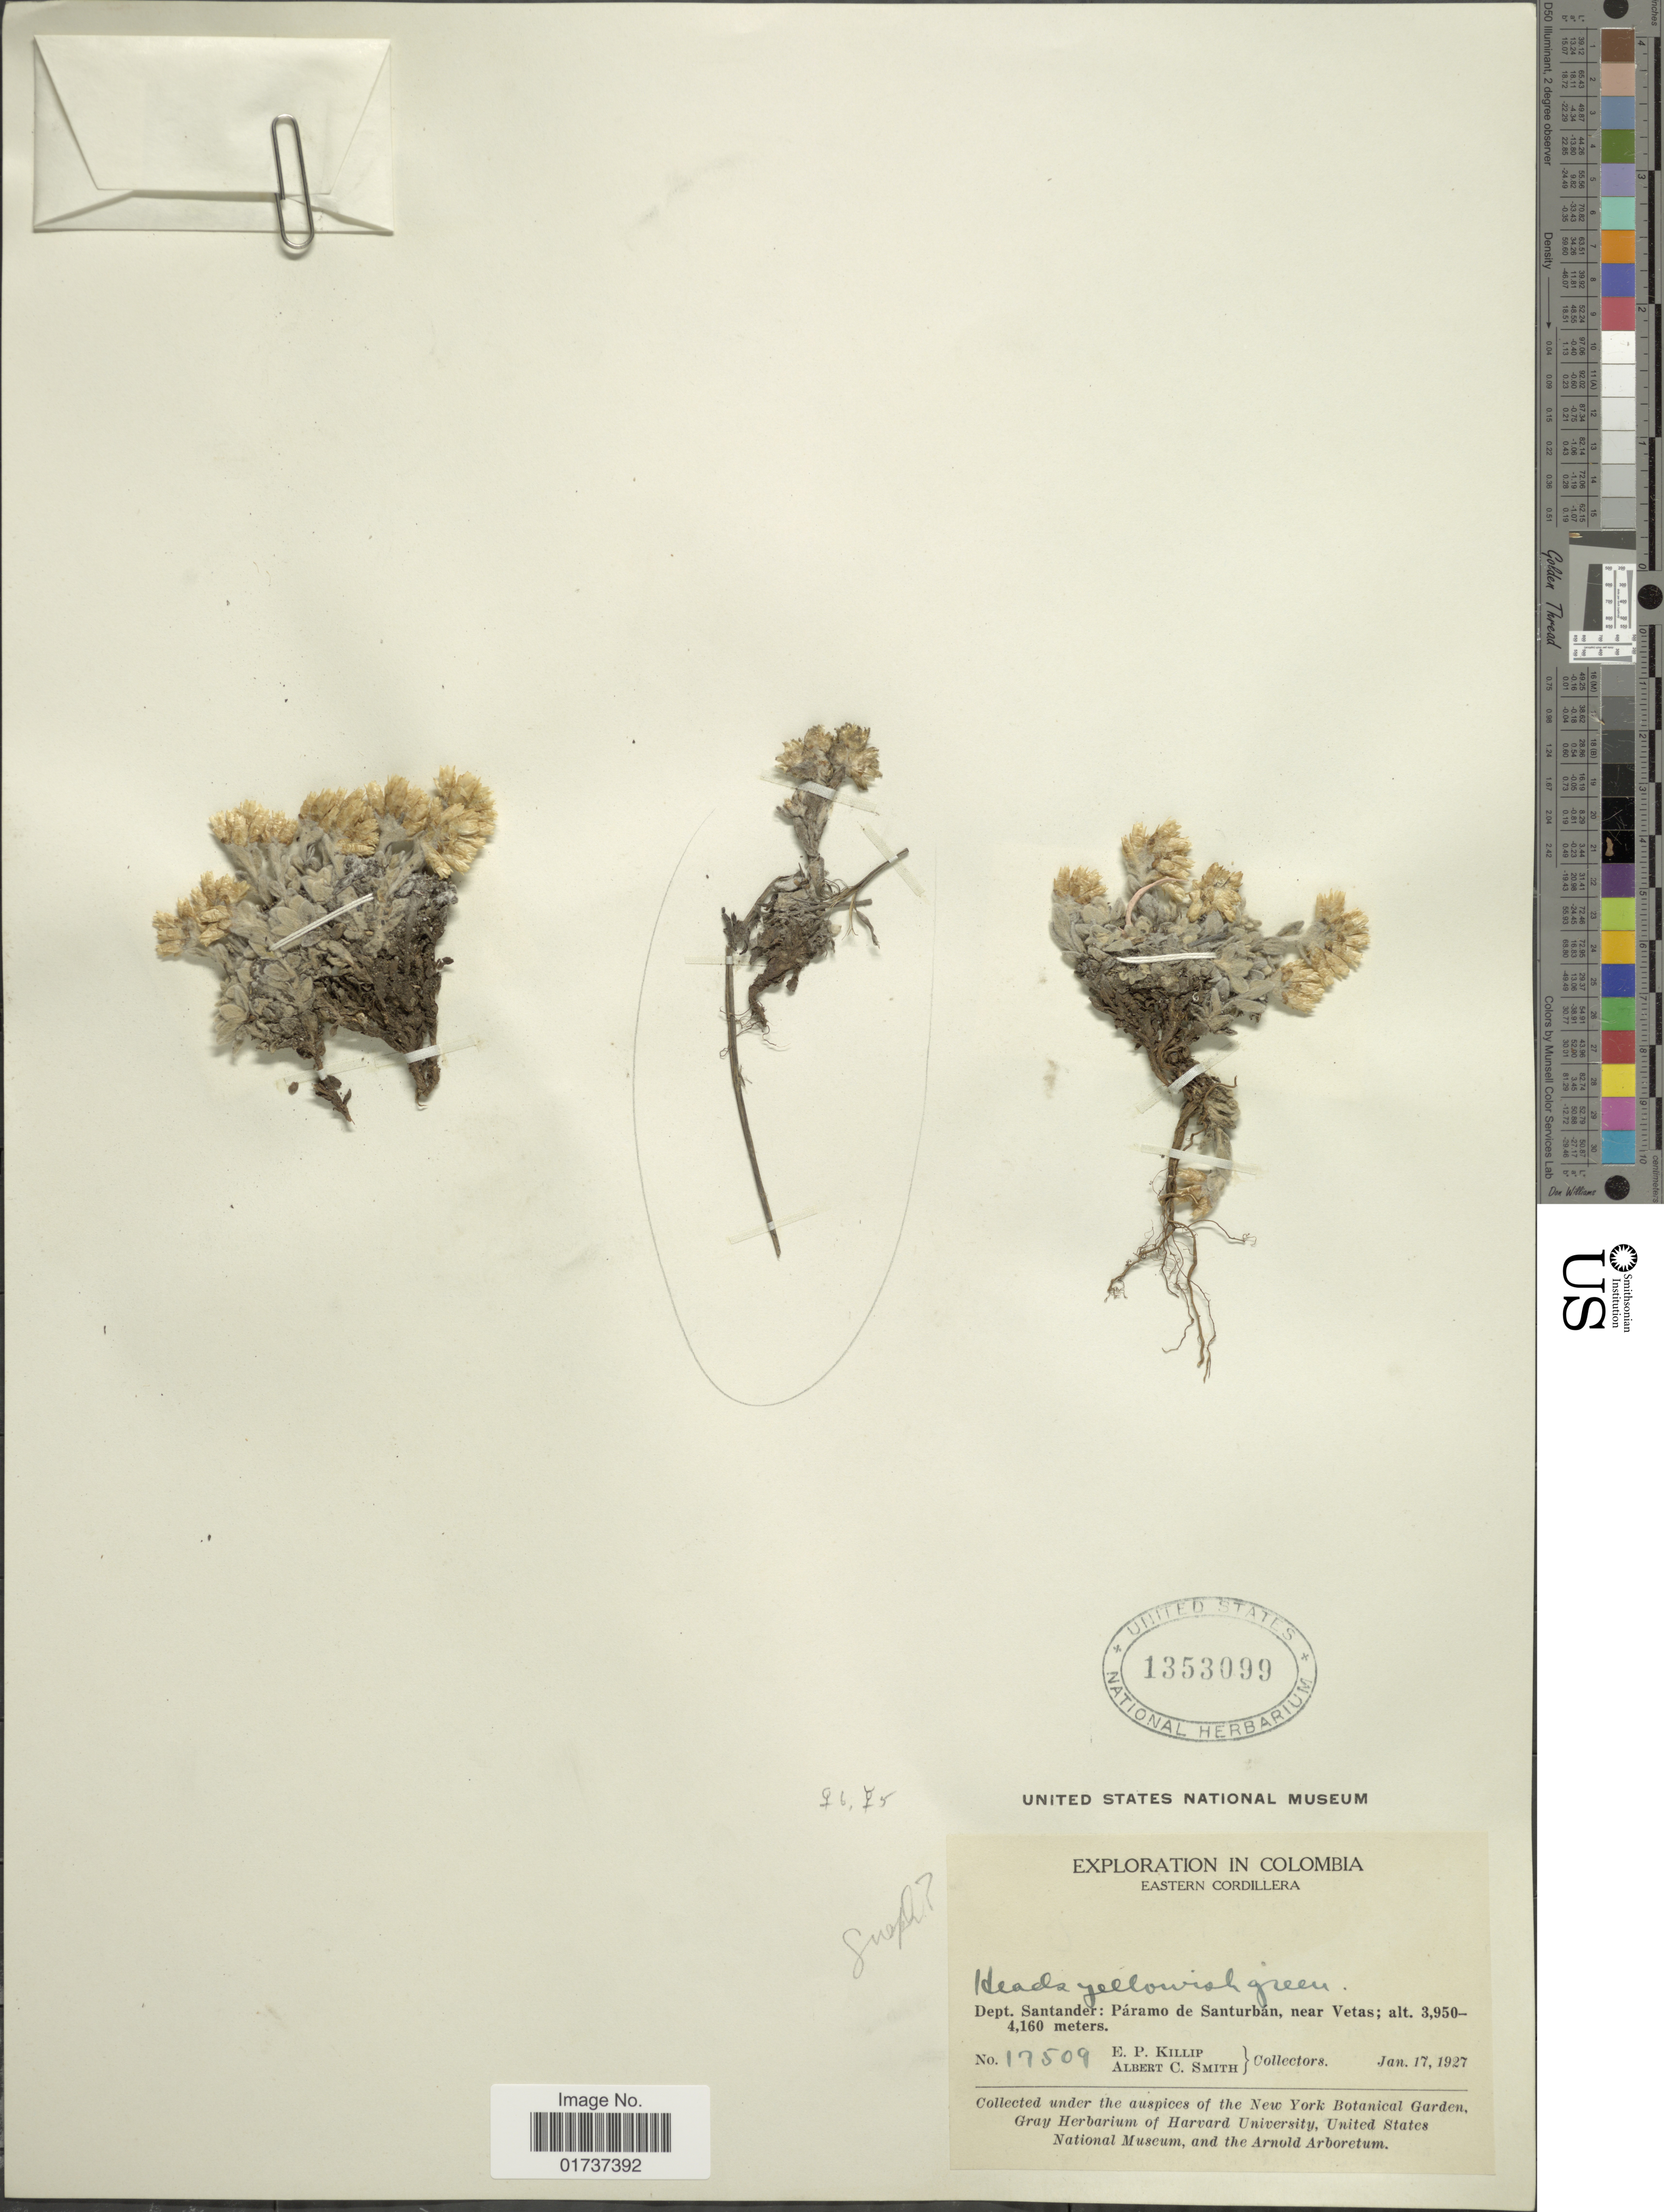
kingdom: Plantae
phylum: Tracheophyta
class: Magnoliopsida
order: Asterales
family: Asteraceae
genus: Gnaphalium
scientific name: Gnaphalium sp.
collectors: E. P. Killip & A. C. Smith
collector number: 17509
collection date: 1927-01-17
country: Colombia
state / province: Santander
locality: Eastern Cordillera, Dept Santander: Páramo de Santurban, near Vetas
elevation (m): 3950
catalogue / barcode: US 1353099